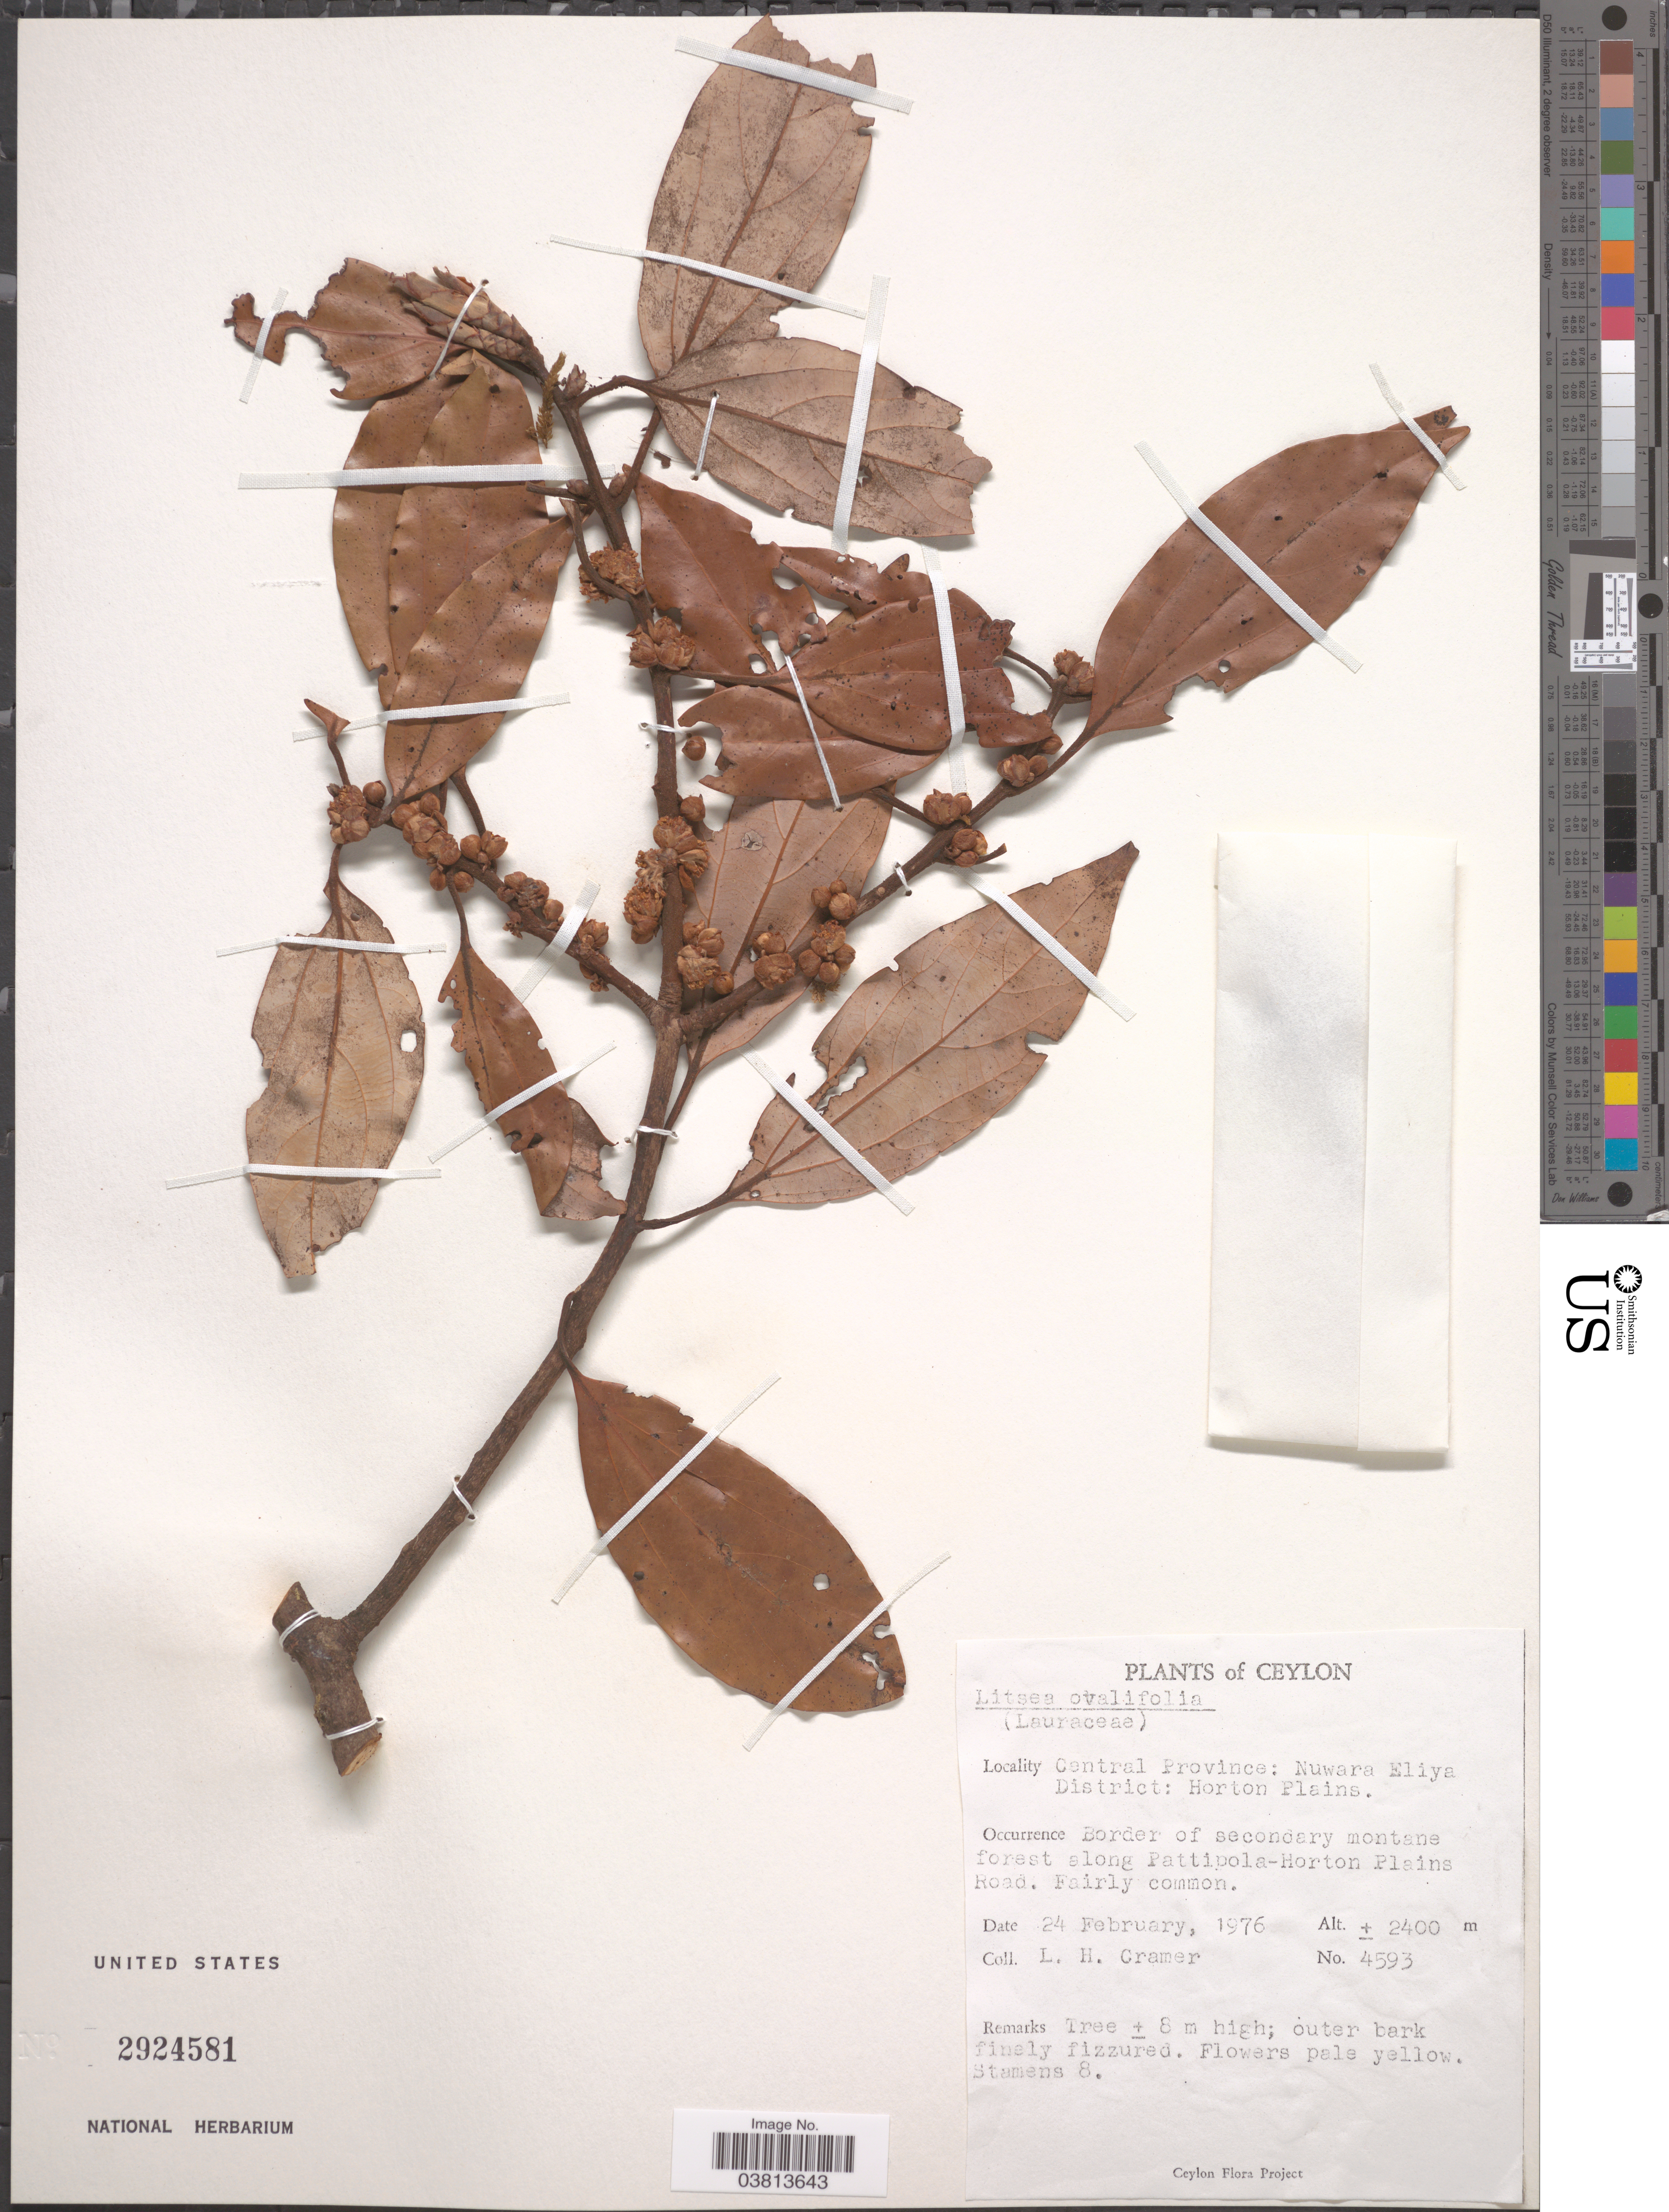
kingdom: Plantae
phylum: Tracheophyta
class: Magnoliopsida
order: Laurales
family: Lauraceae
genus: Litsea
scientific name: Litsea ovalifolia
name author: (Wight) Trimen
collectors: L. H. Cramer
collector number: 4593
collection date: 1976-02-24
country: Sri Lanka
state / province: Central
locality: Ceylon. Nuwara-Eliya district: Horton Plains. Border of secondary montane forest along Pattipola-Horton Plains Road.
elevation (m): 2400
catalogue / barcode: US 2924581